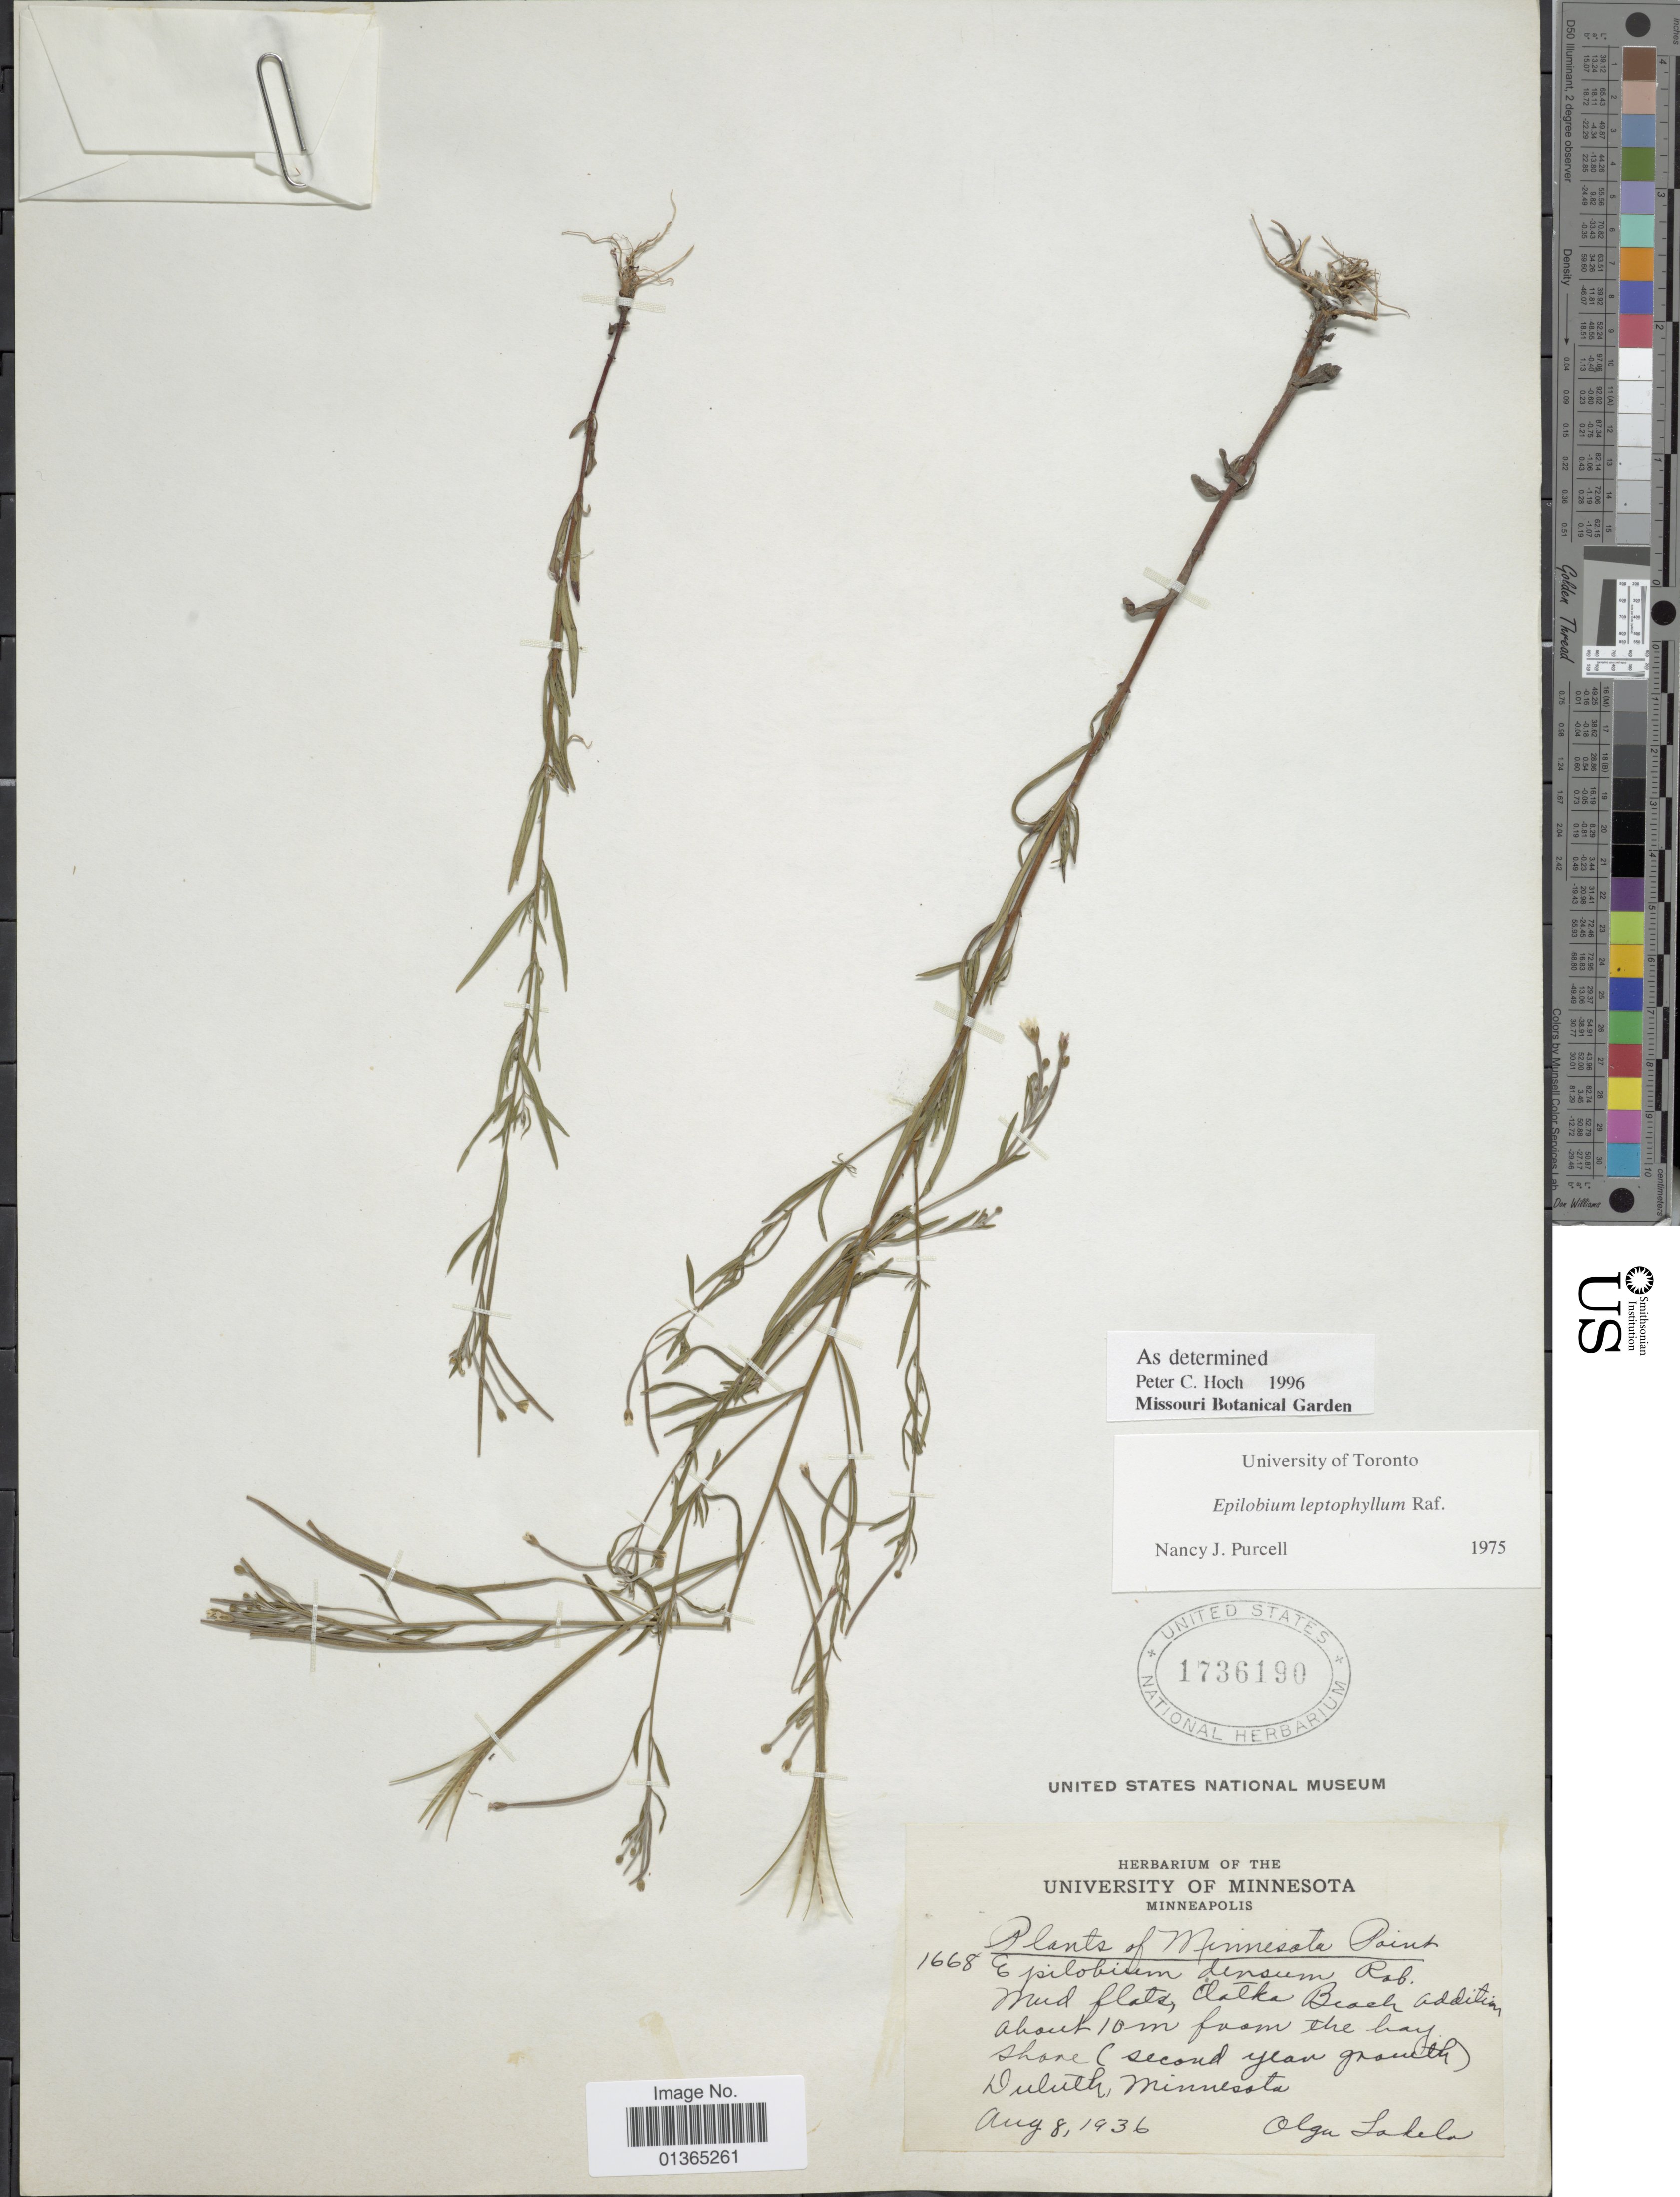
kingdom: Plantae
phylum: Tracheophyta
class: Magnoliopsida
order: Myrtales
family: Onagraceae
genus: Epilobium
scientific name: Epilobium leptophyllum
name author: Raf.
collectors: O. Lakela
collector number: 1668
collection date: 1936-08-08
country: United States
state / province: Minnesota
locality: Mud flats, Oatka Beach addition about 10 m from the bay shore (second year growth) Duluth.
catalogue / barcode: US 1736190